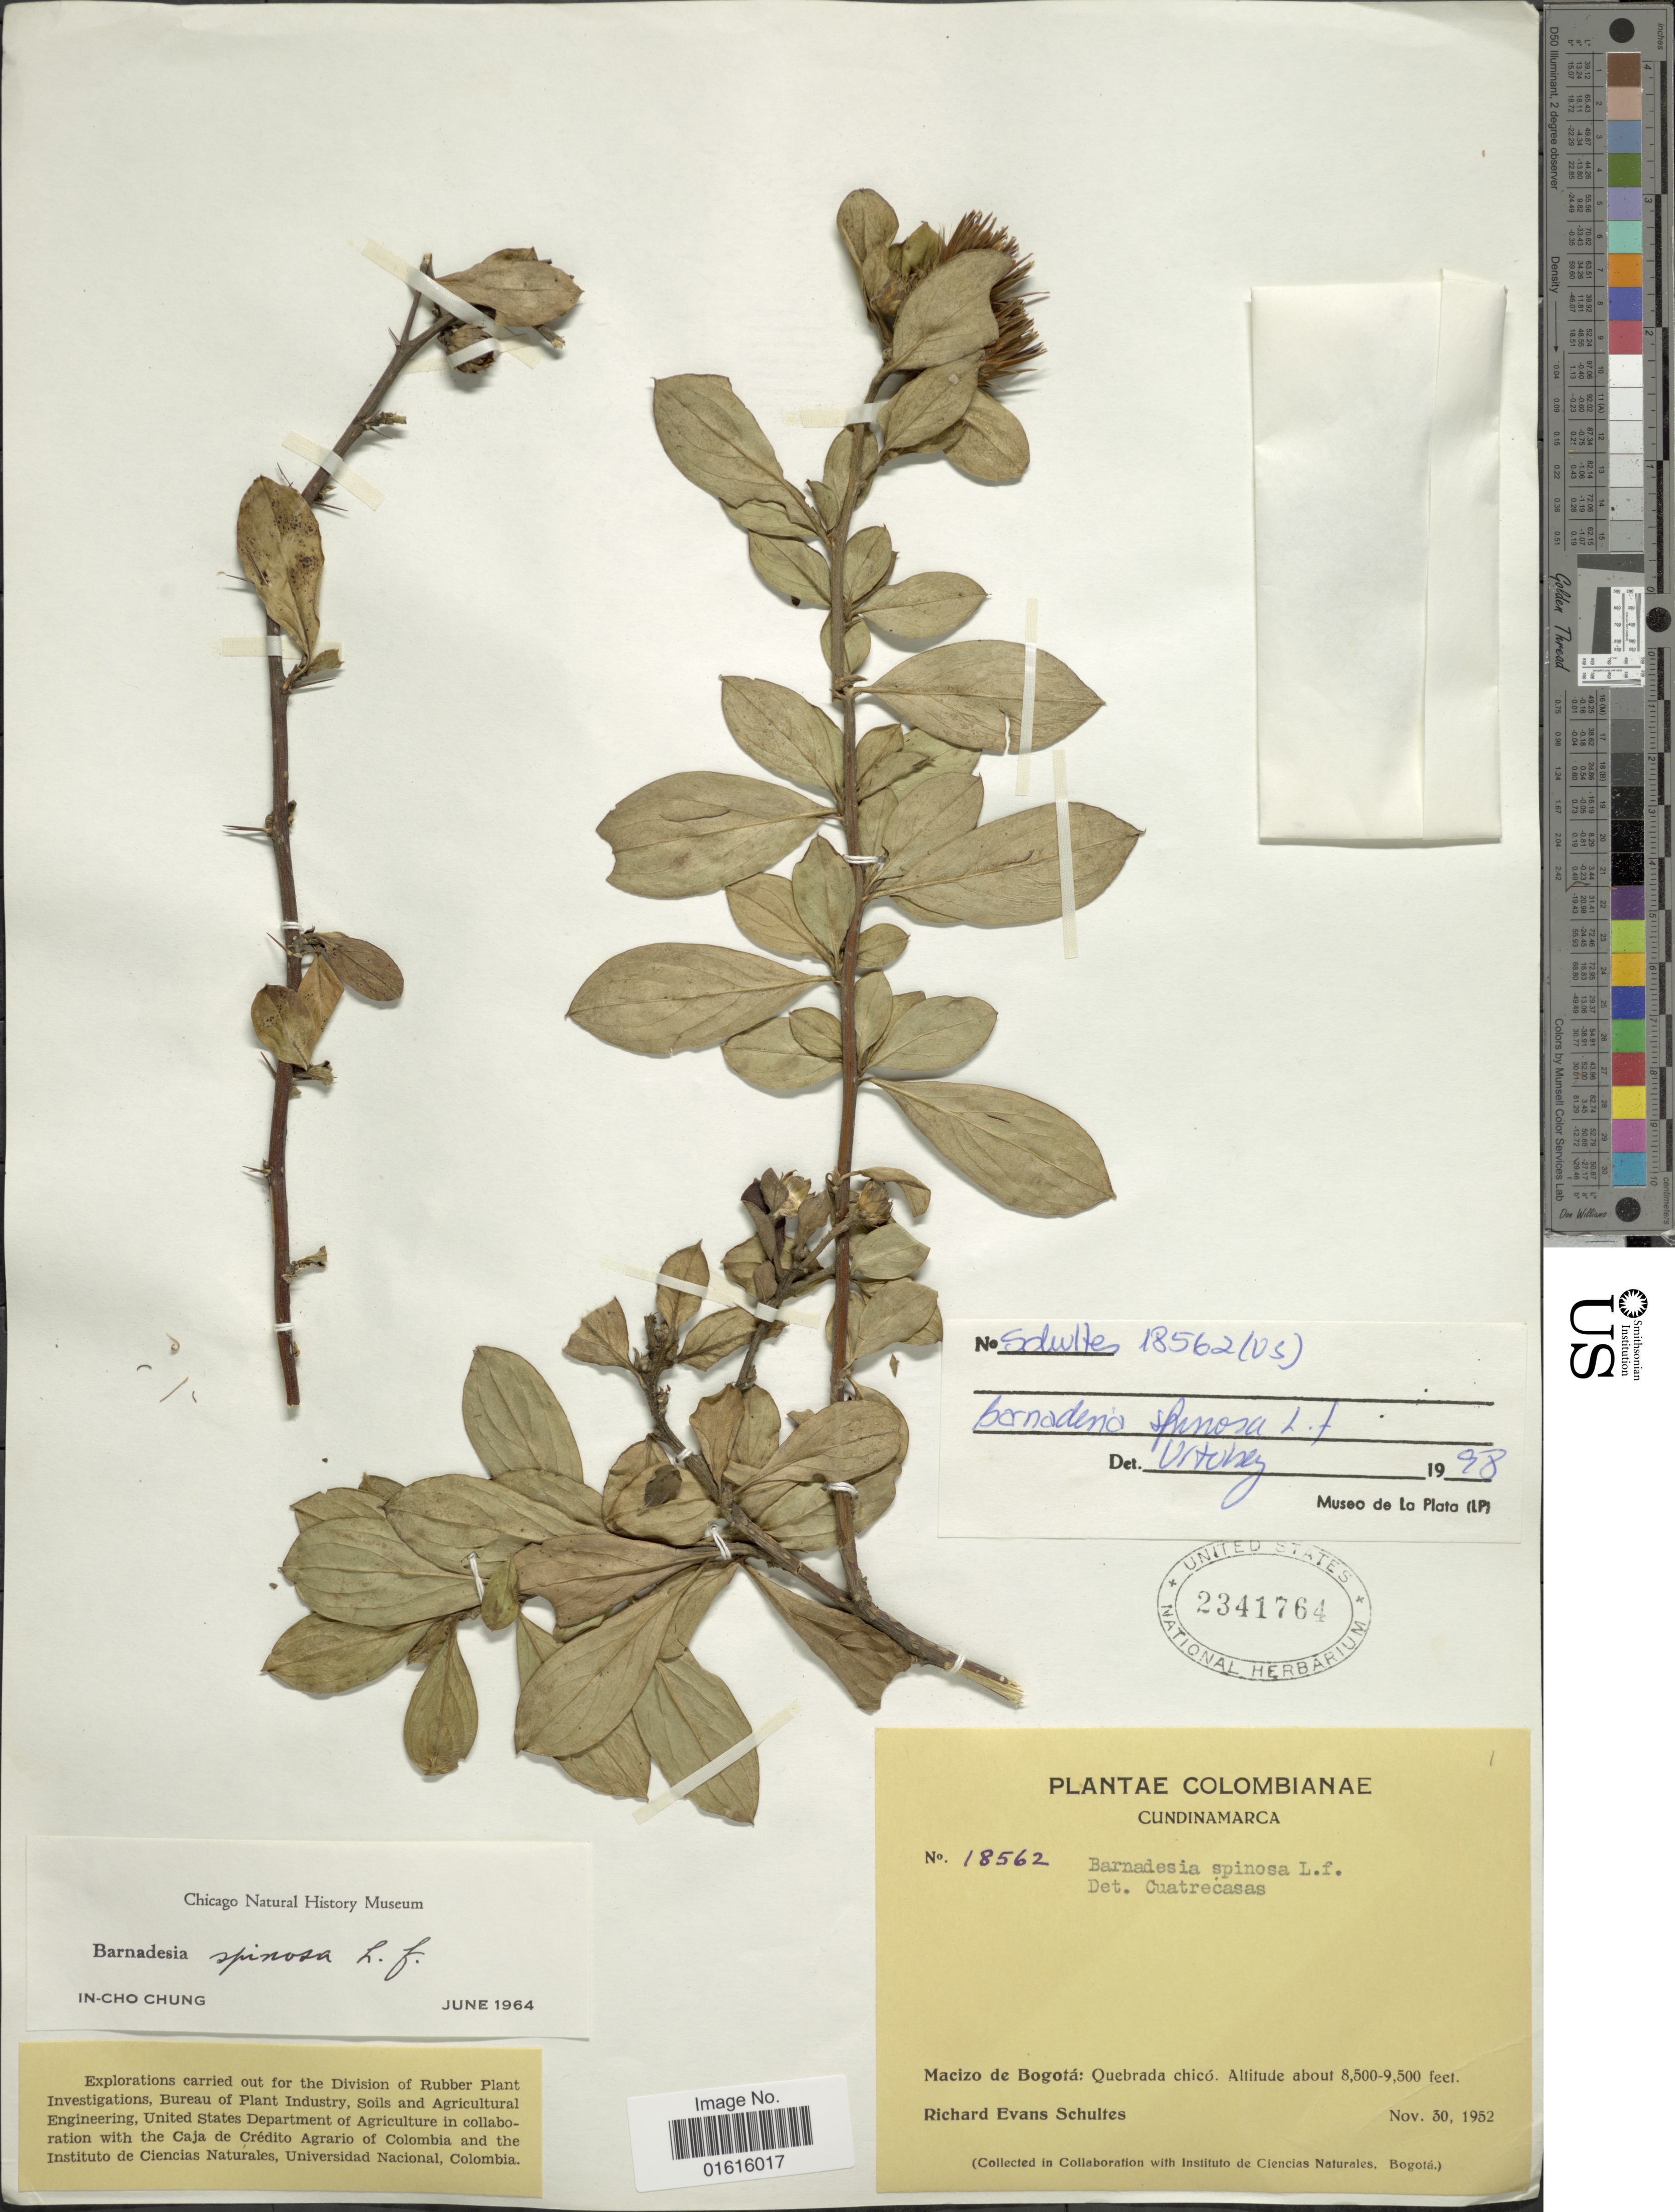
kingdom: Plantae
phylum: Tracheophyta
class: Magnoliopsida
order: Asterales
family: Asteraceae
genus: Barnadesia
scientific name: Barnadesia spinosa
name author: L. f.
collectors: R. E. Schultes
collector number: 18562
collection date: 1952-11-30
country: Colombia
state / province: Cundinamarca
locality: Macizo de Bogota: Quebrada chico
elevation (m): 2591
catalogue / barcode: US 2341764